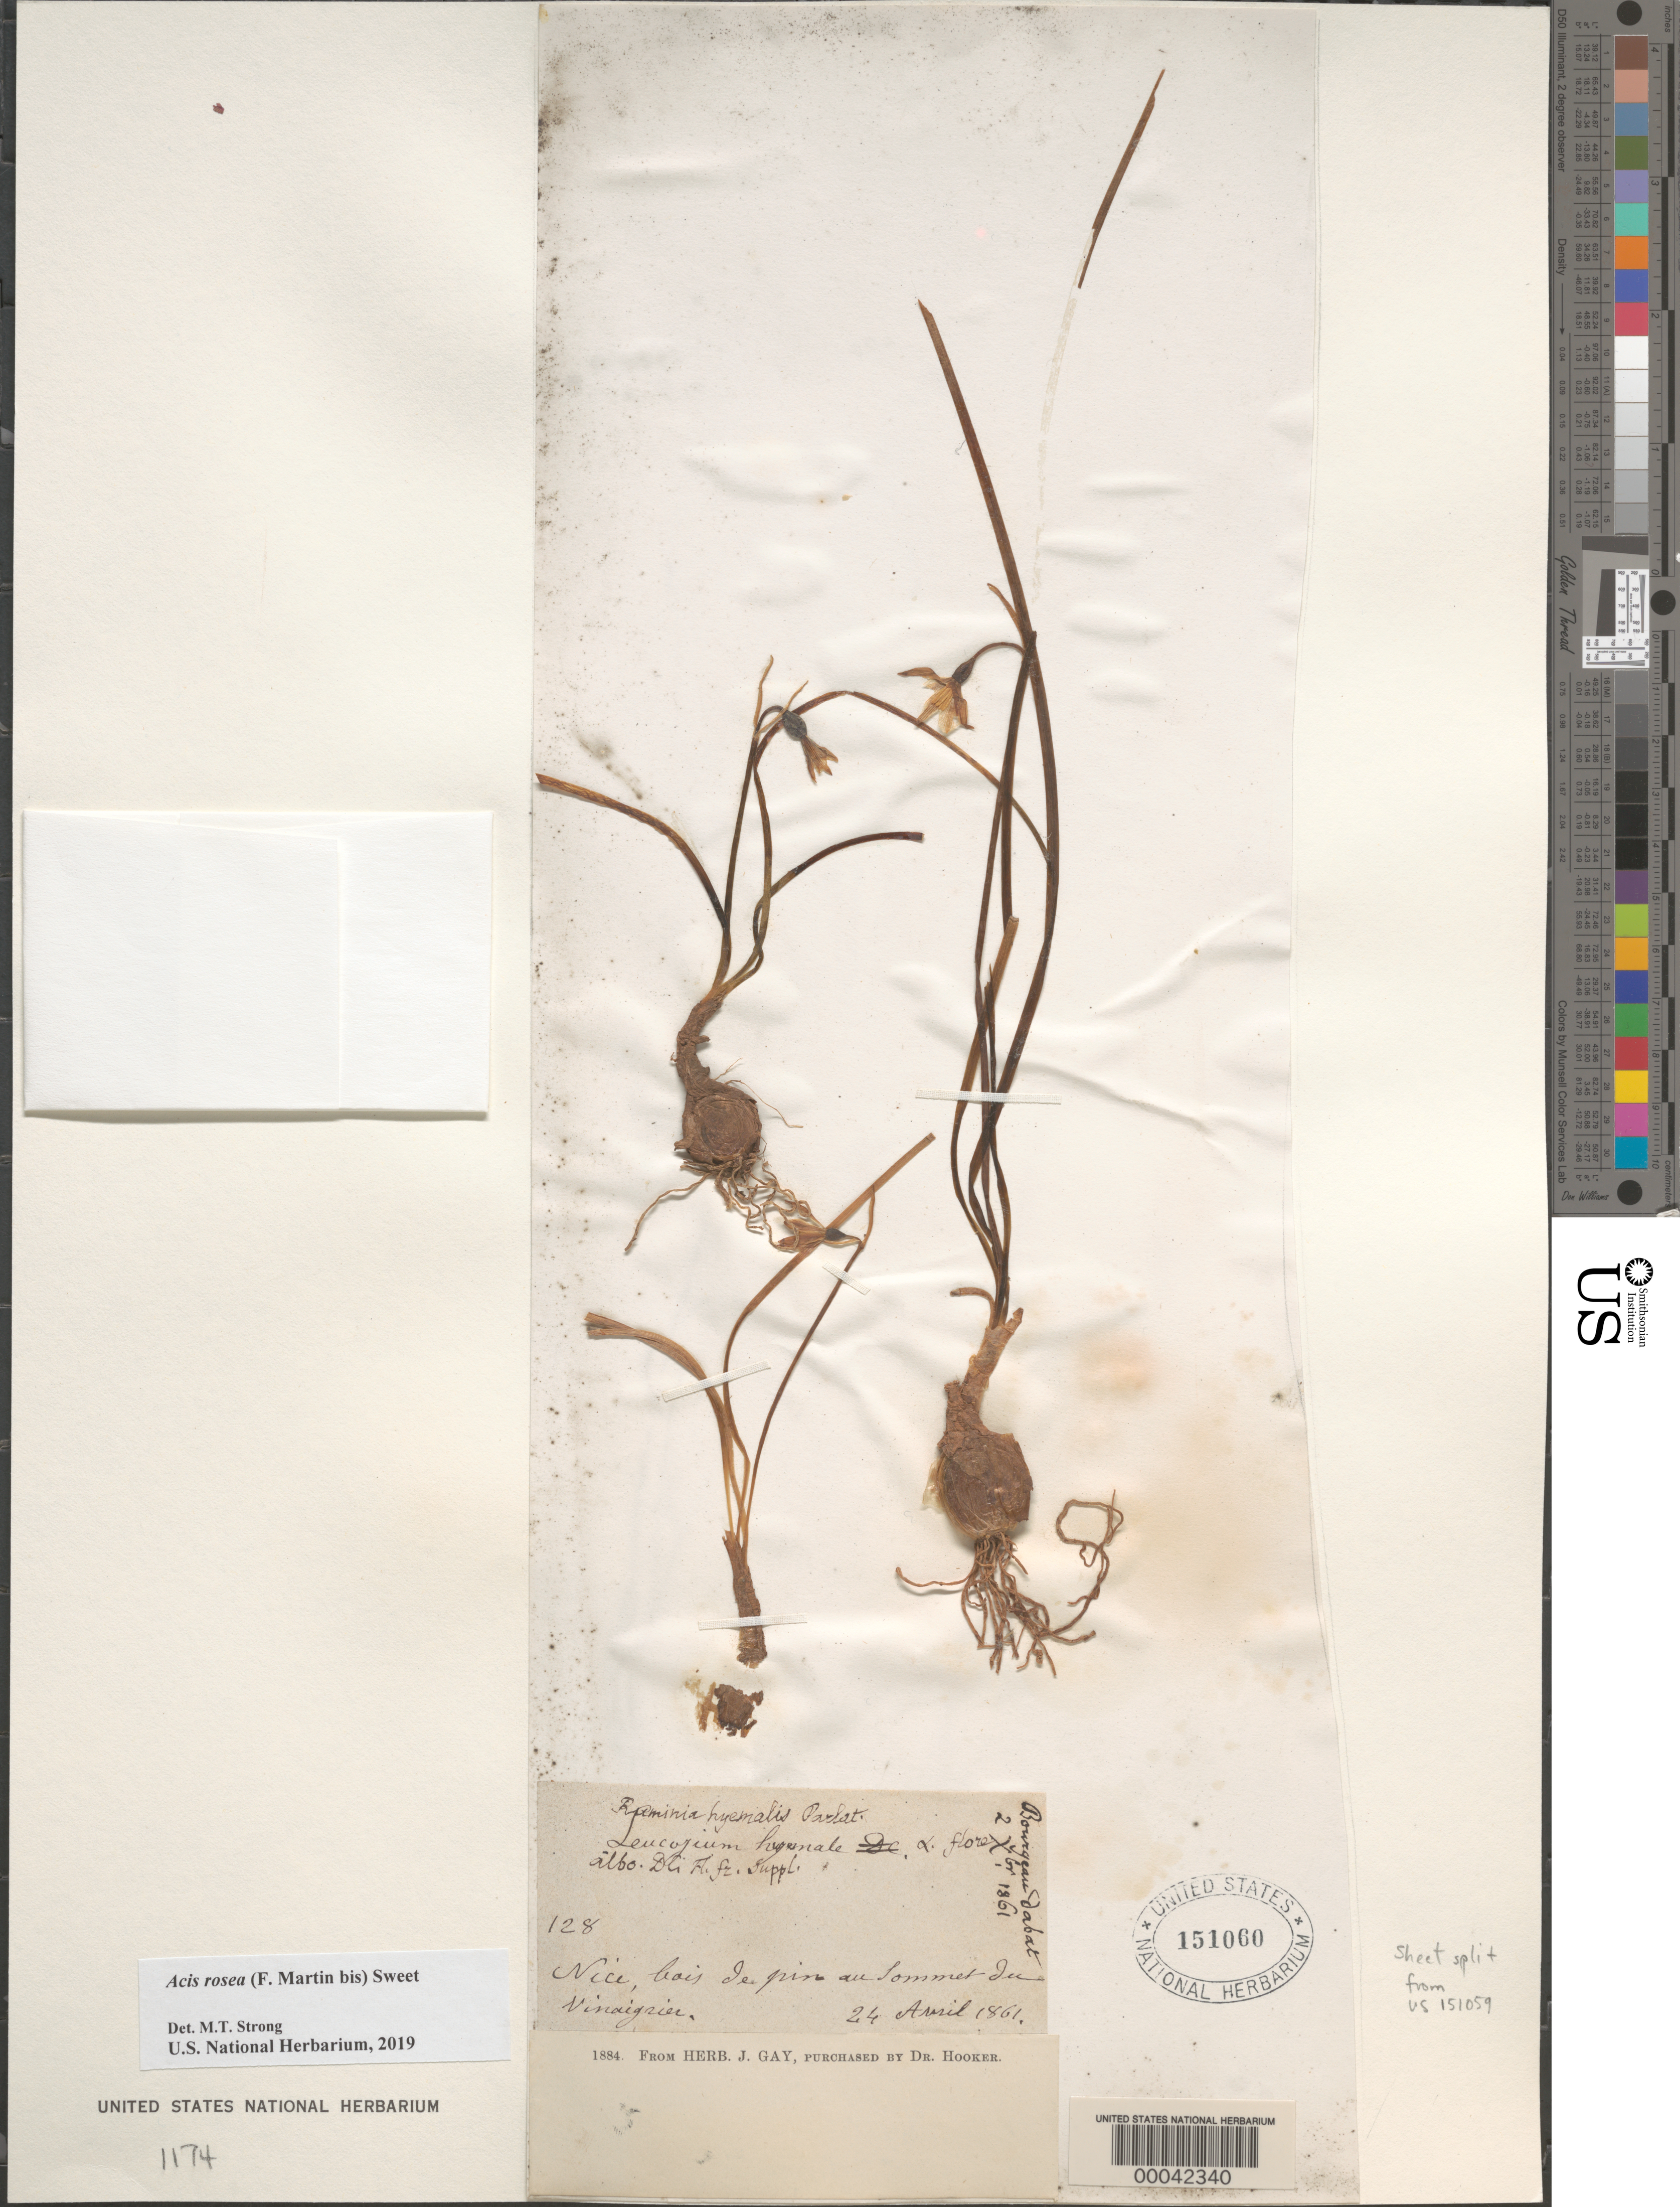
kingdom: Plantae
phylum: Tracheophyta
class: Liliopsida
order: Asparagales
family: Amaryllidaceae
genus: Acis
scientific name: Acis rosea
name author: (F. Martin bis) Sweet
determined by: Strong, Mark T., (BOT), Smithsonian Institution - National Museum of Natural History (UNITED STATES)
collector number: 128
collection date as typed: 24 Apr 1861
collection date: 1861-04-24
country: France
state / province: Provence-Alpes-Cote d'Azur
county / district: Alpes-Maritimes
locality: Nice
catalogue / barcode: US 151060